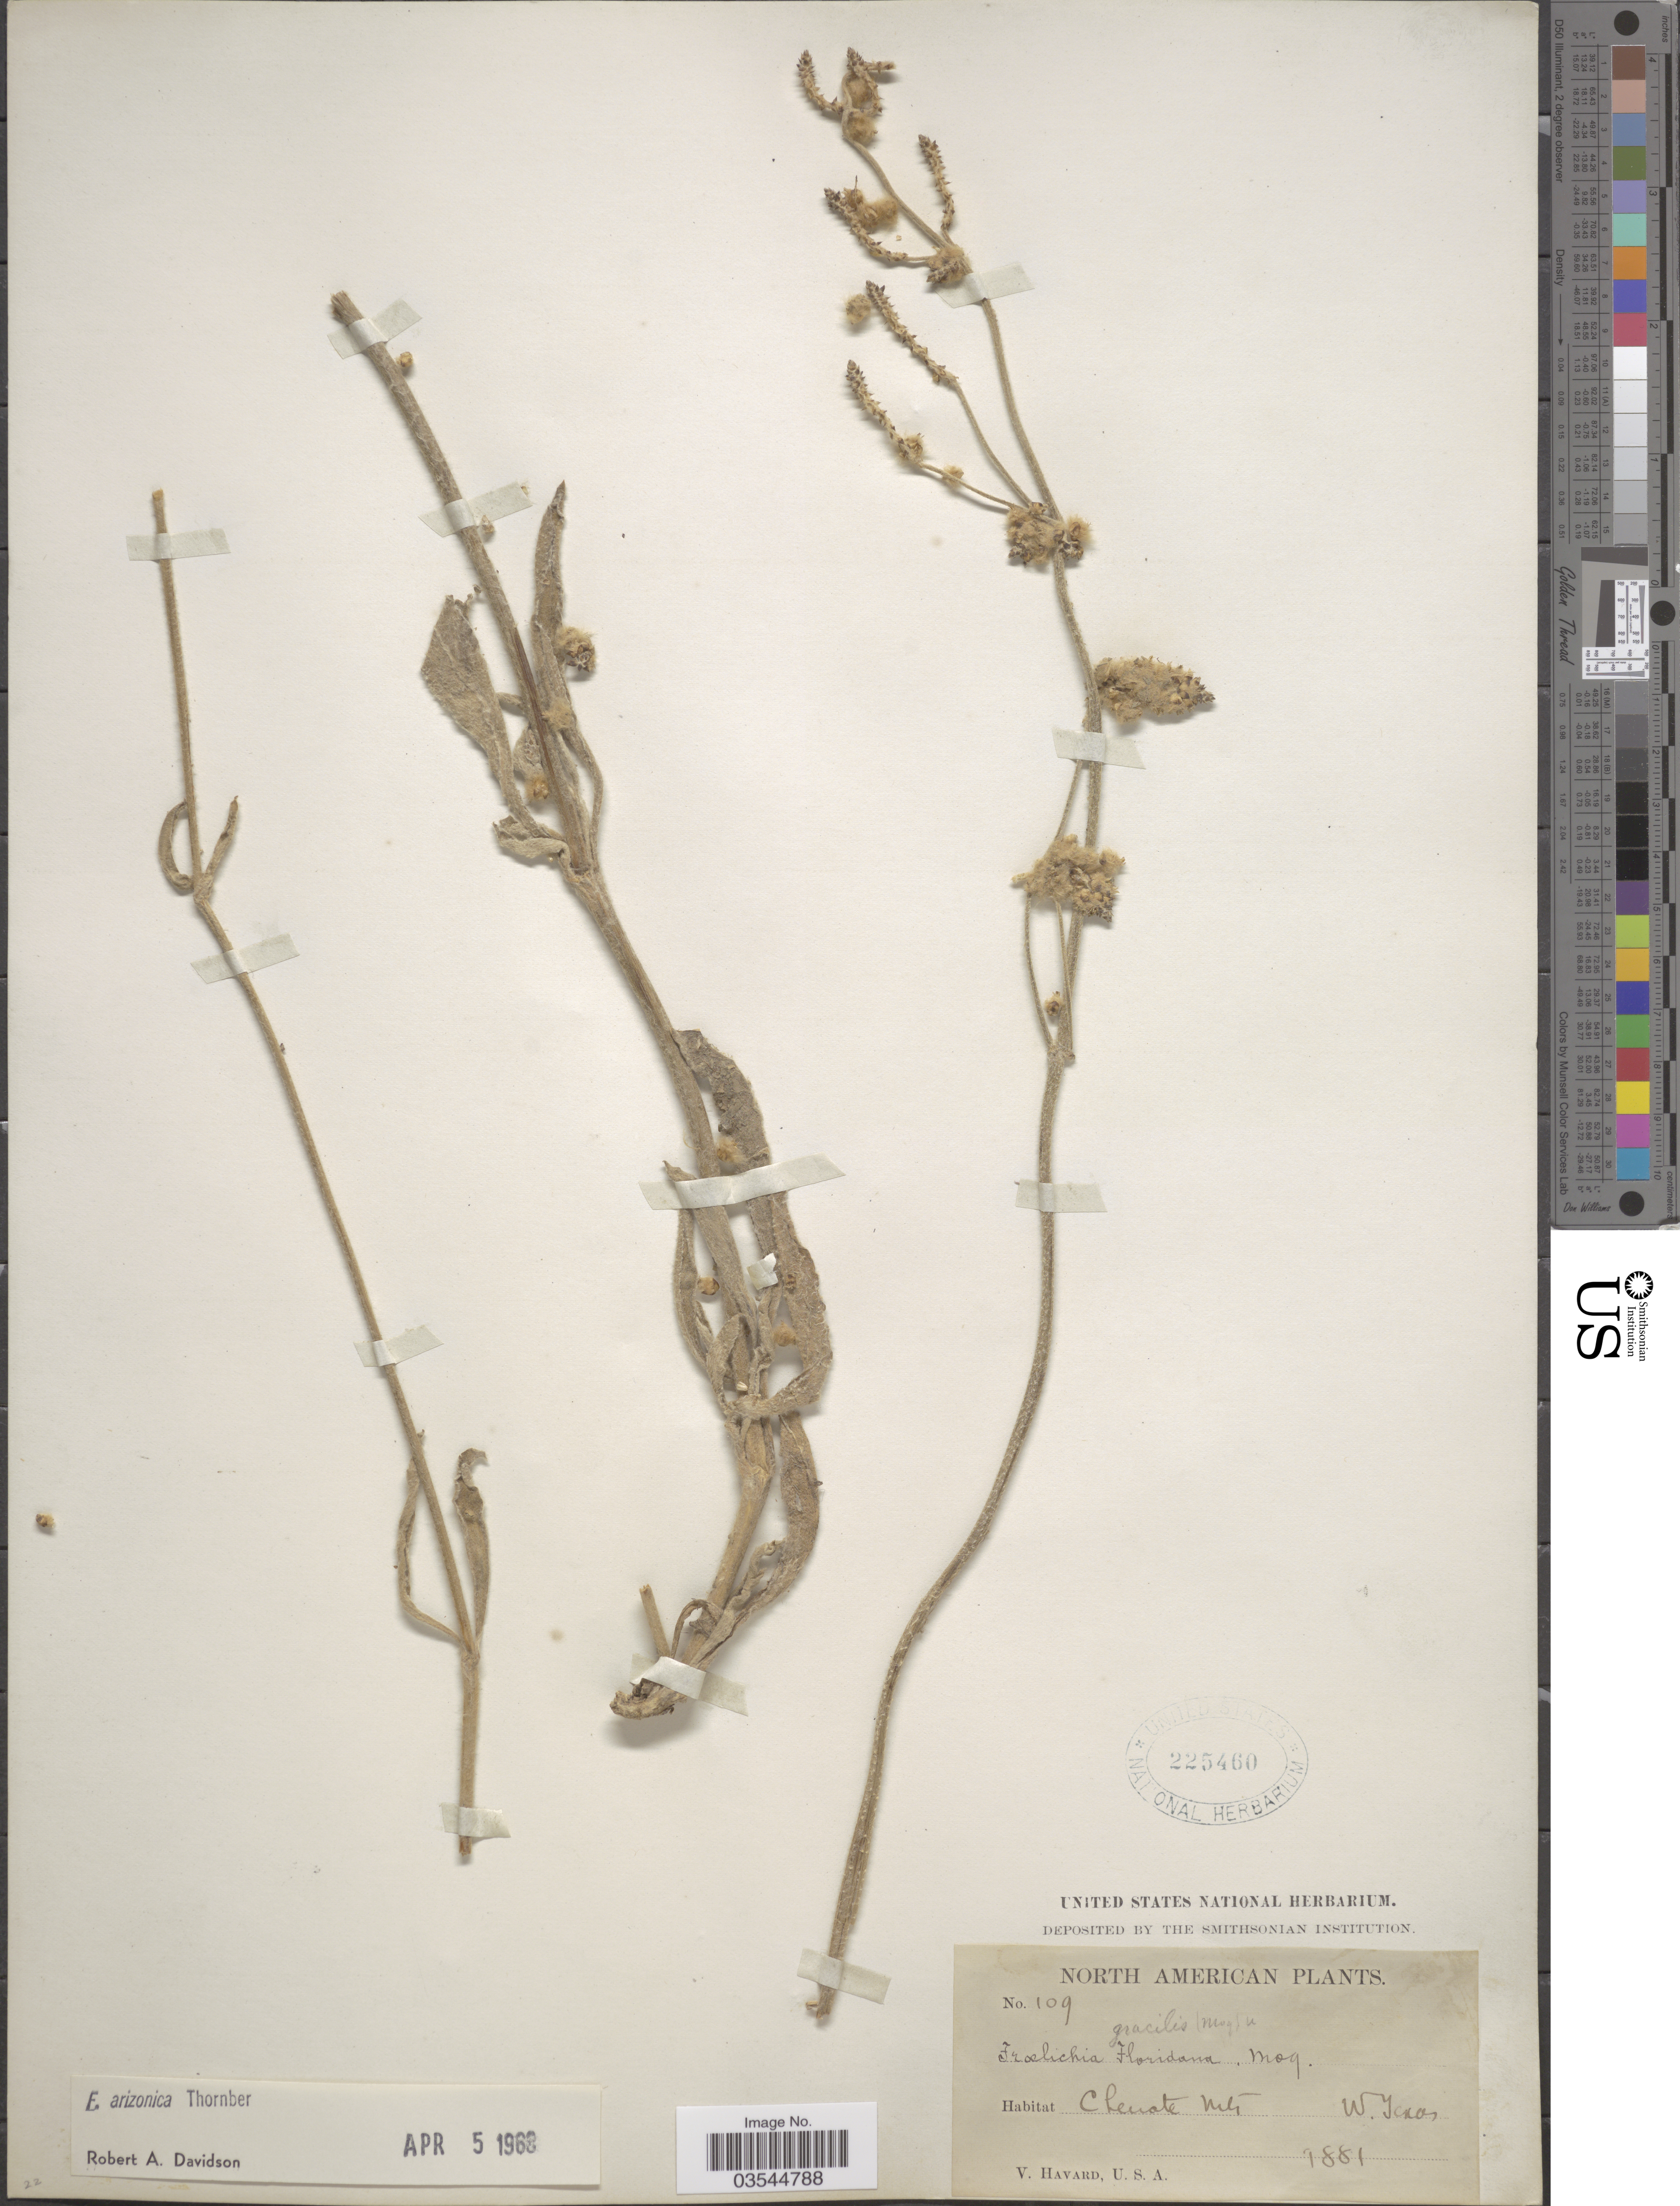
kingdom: Plantae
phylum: Tracheophyta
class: Magnoliopsida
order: Caryophyllales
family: Amaranthaceae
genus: Froelichia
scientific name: Froelichia arizonica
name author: Thornber ex Standl.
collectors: V. Havard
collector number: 109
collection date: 1881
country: United States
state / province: Texas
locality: Chenote Mts. W. Texas.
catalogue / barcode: US 225460